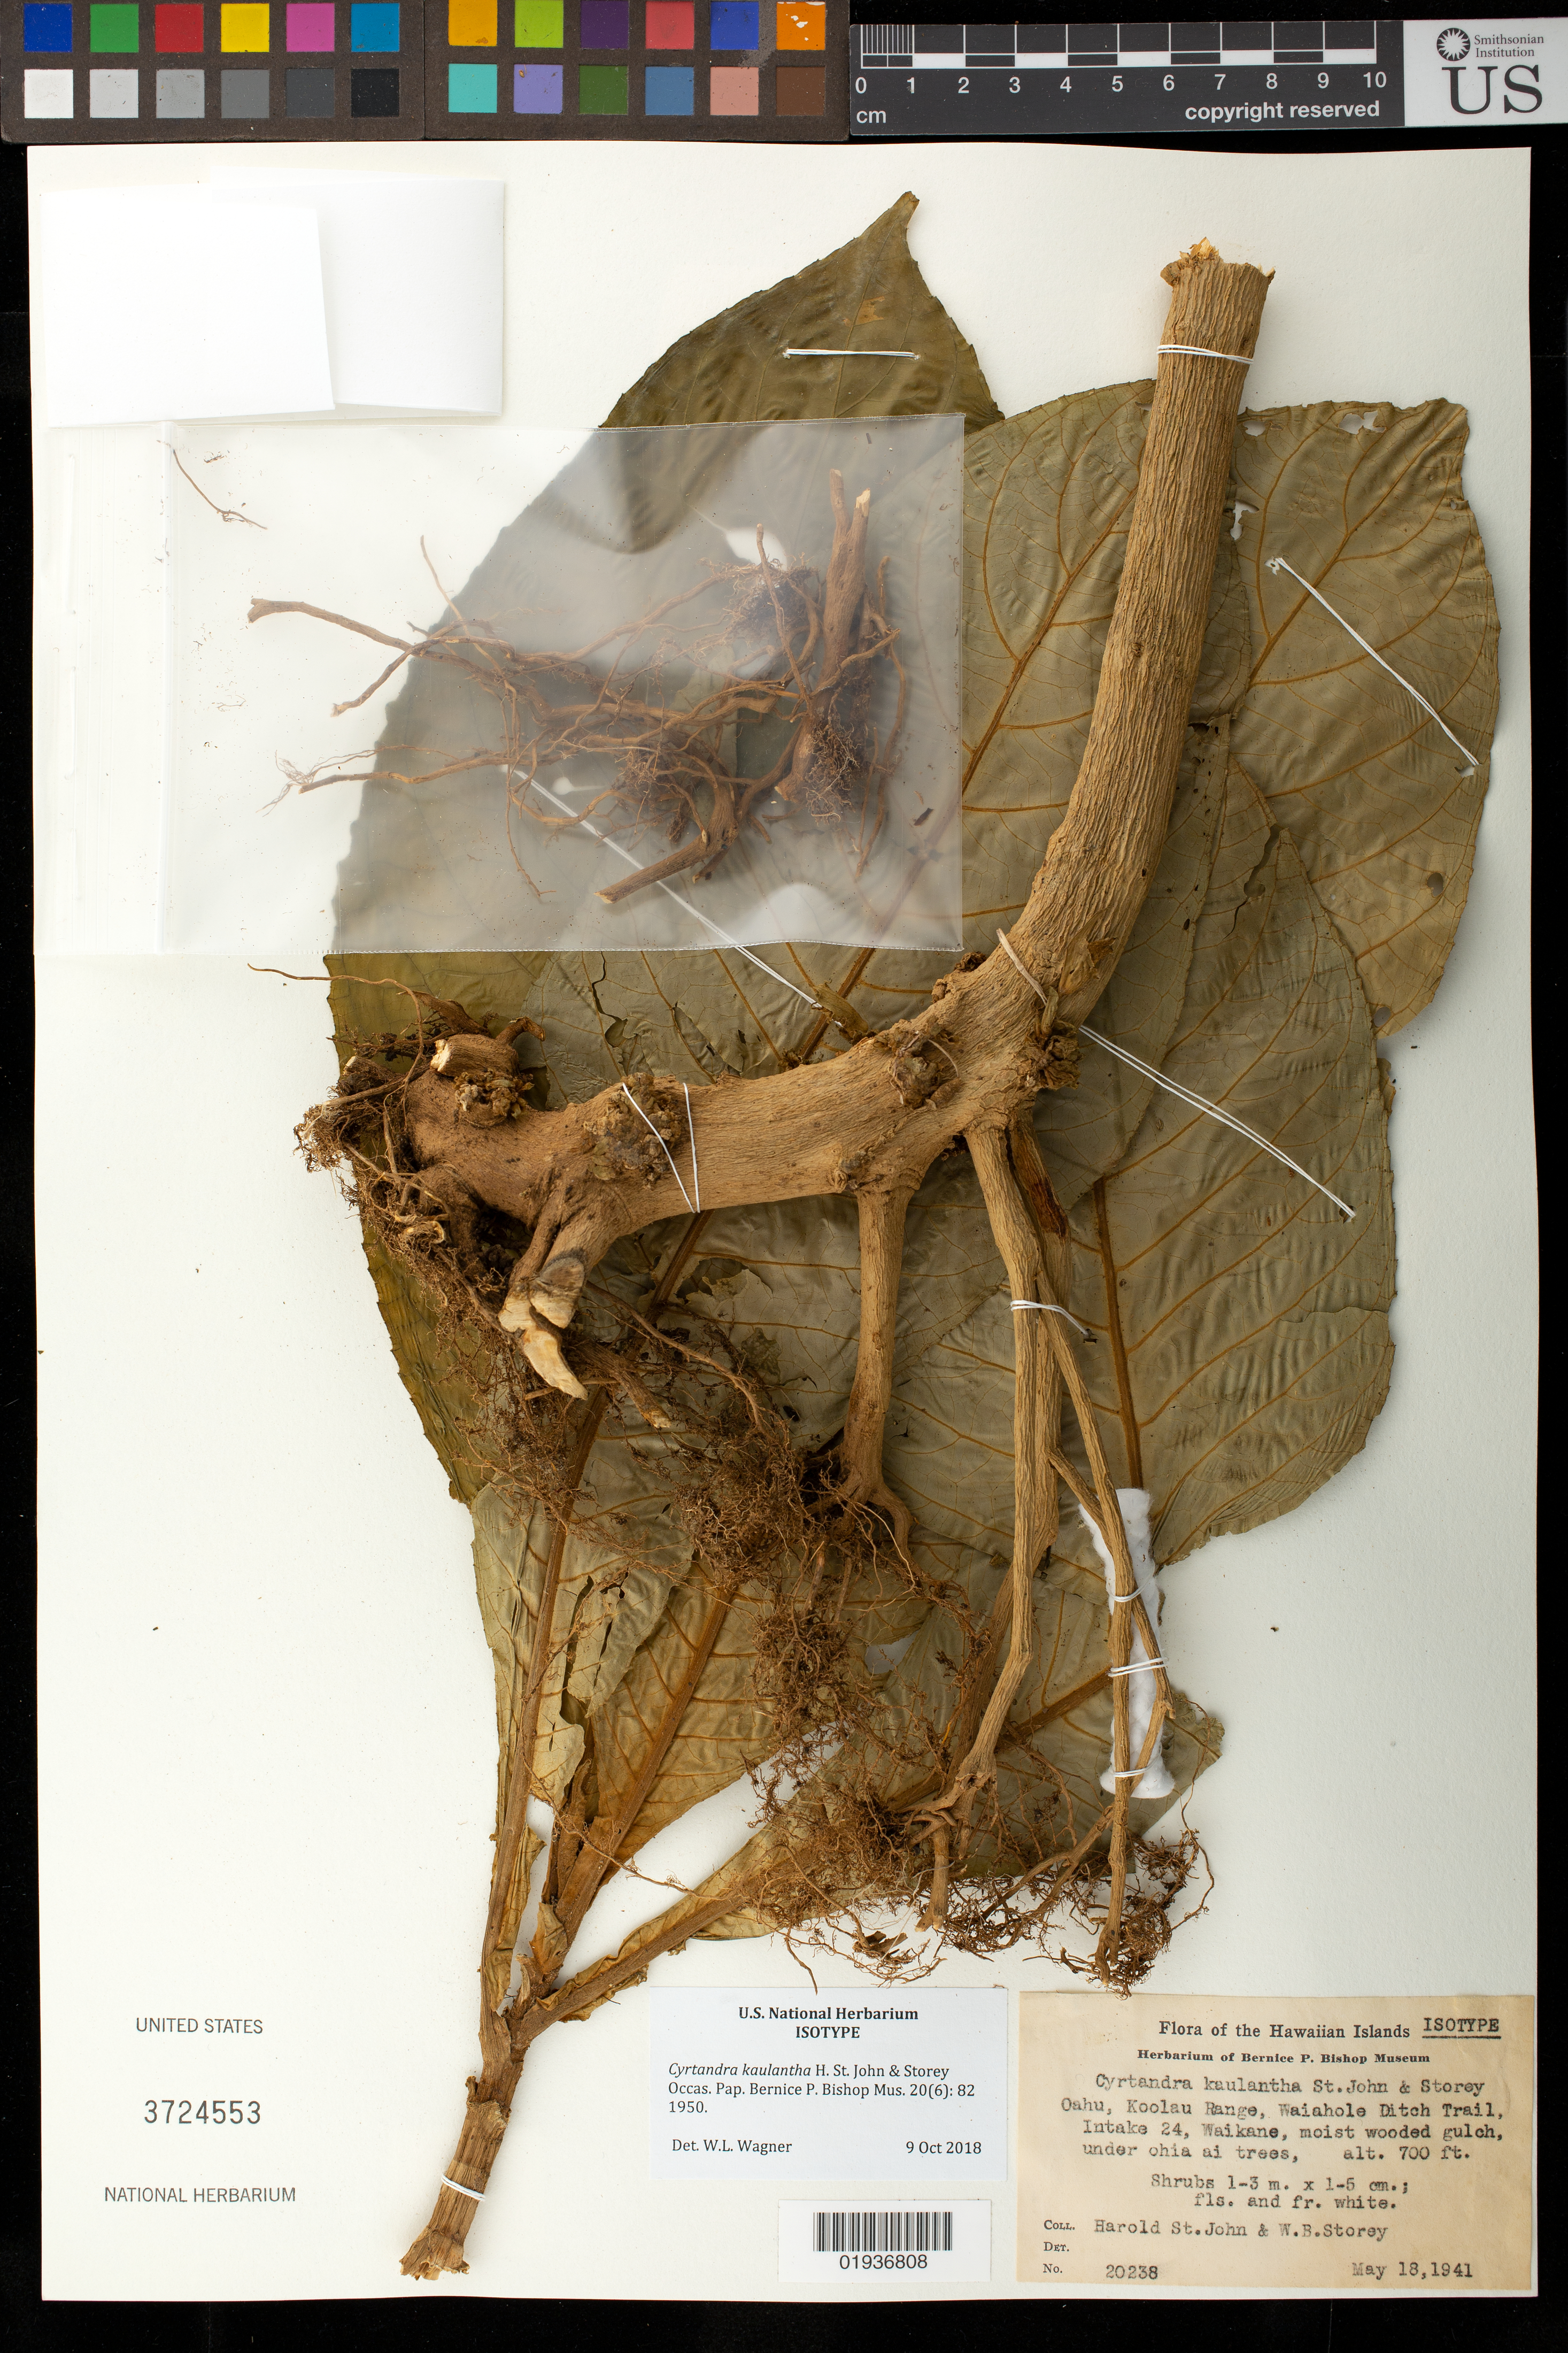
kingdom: Plantae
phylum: Tracheophyta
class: Magnoliopsida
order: Lamiales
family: Gesneriaceae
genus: Cyrtandra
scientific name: Cyrtandra kaulantha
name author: H. St. John & Storey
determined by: Wagner, W. L., (BOT), Smithsonian Institution - National Museum of Natural History (UNITED STATES)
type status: Isotype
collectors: H. St. John & W. Storey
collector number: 20238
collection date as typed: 18 May 1941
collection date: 1941-05-18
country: United States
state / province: Hawaii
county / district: Honolulu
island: Oahu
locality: Oahu, Koolau Range, Waiahole Ditch Trail, Intake 24, Waikane.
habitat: Moist wooded gulch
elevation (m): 213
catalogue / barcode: US 3724553